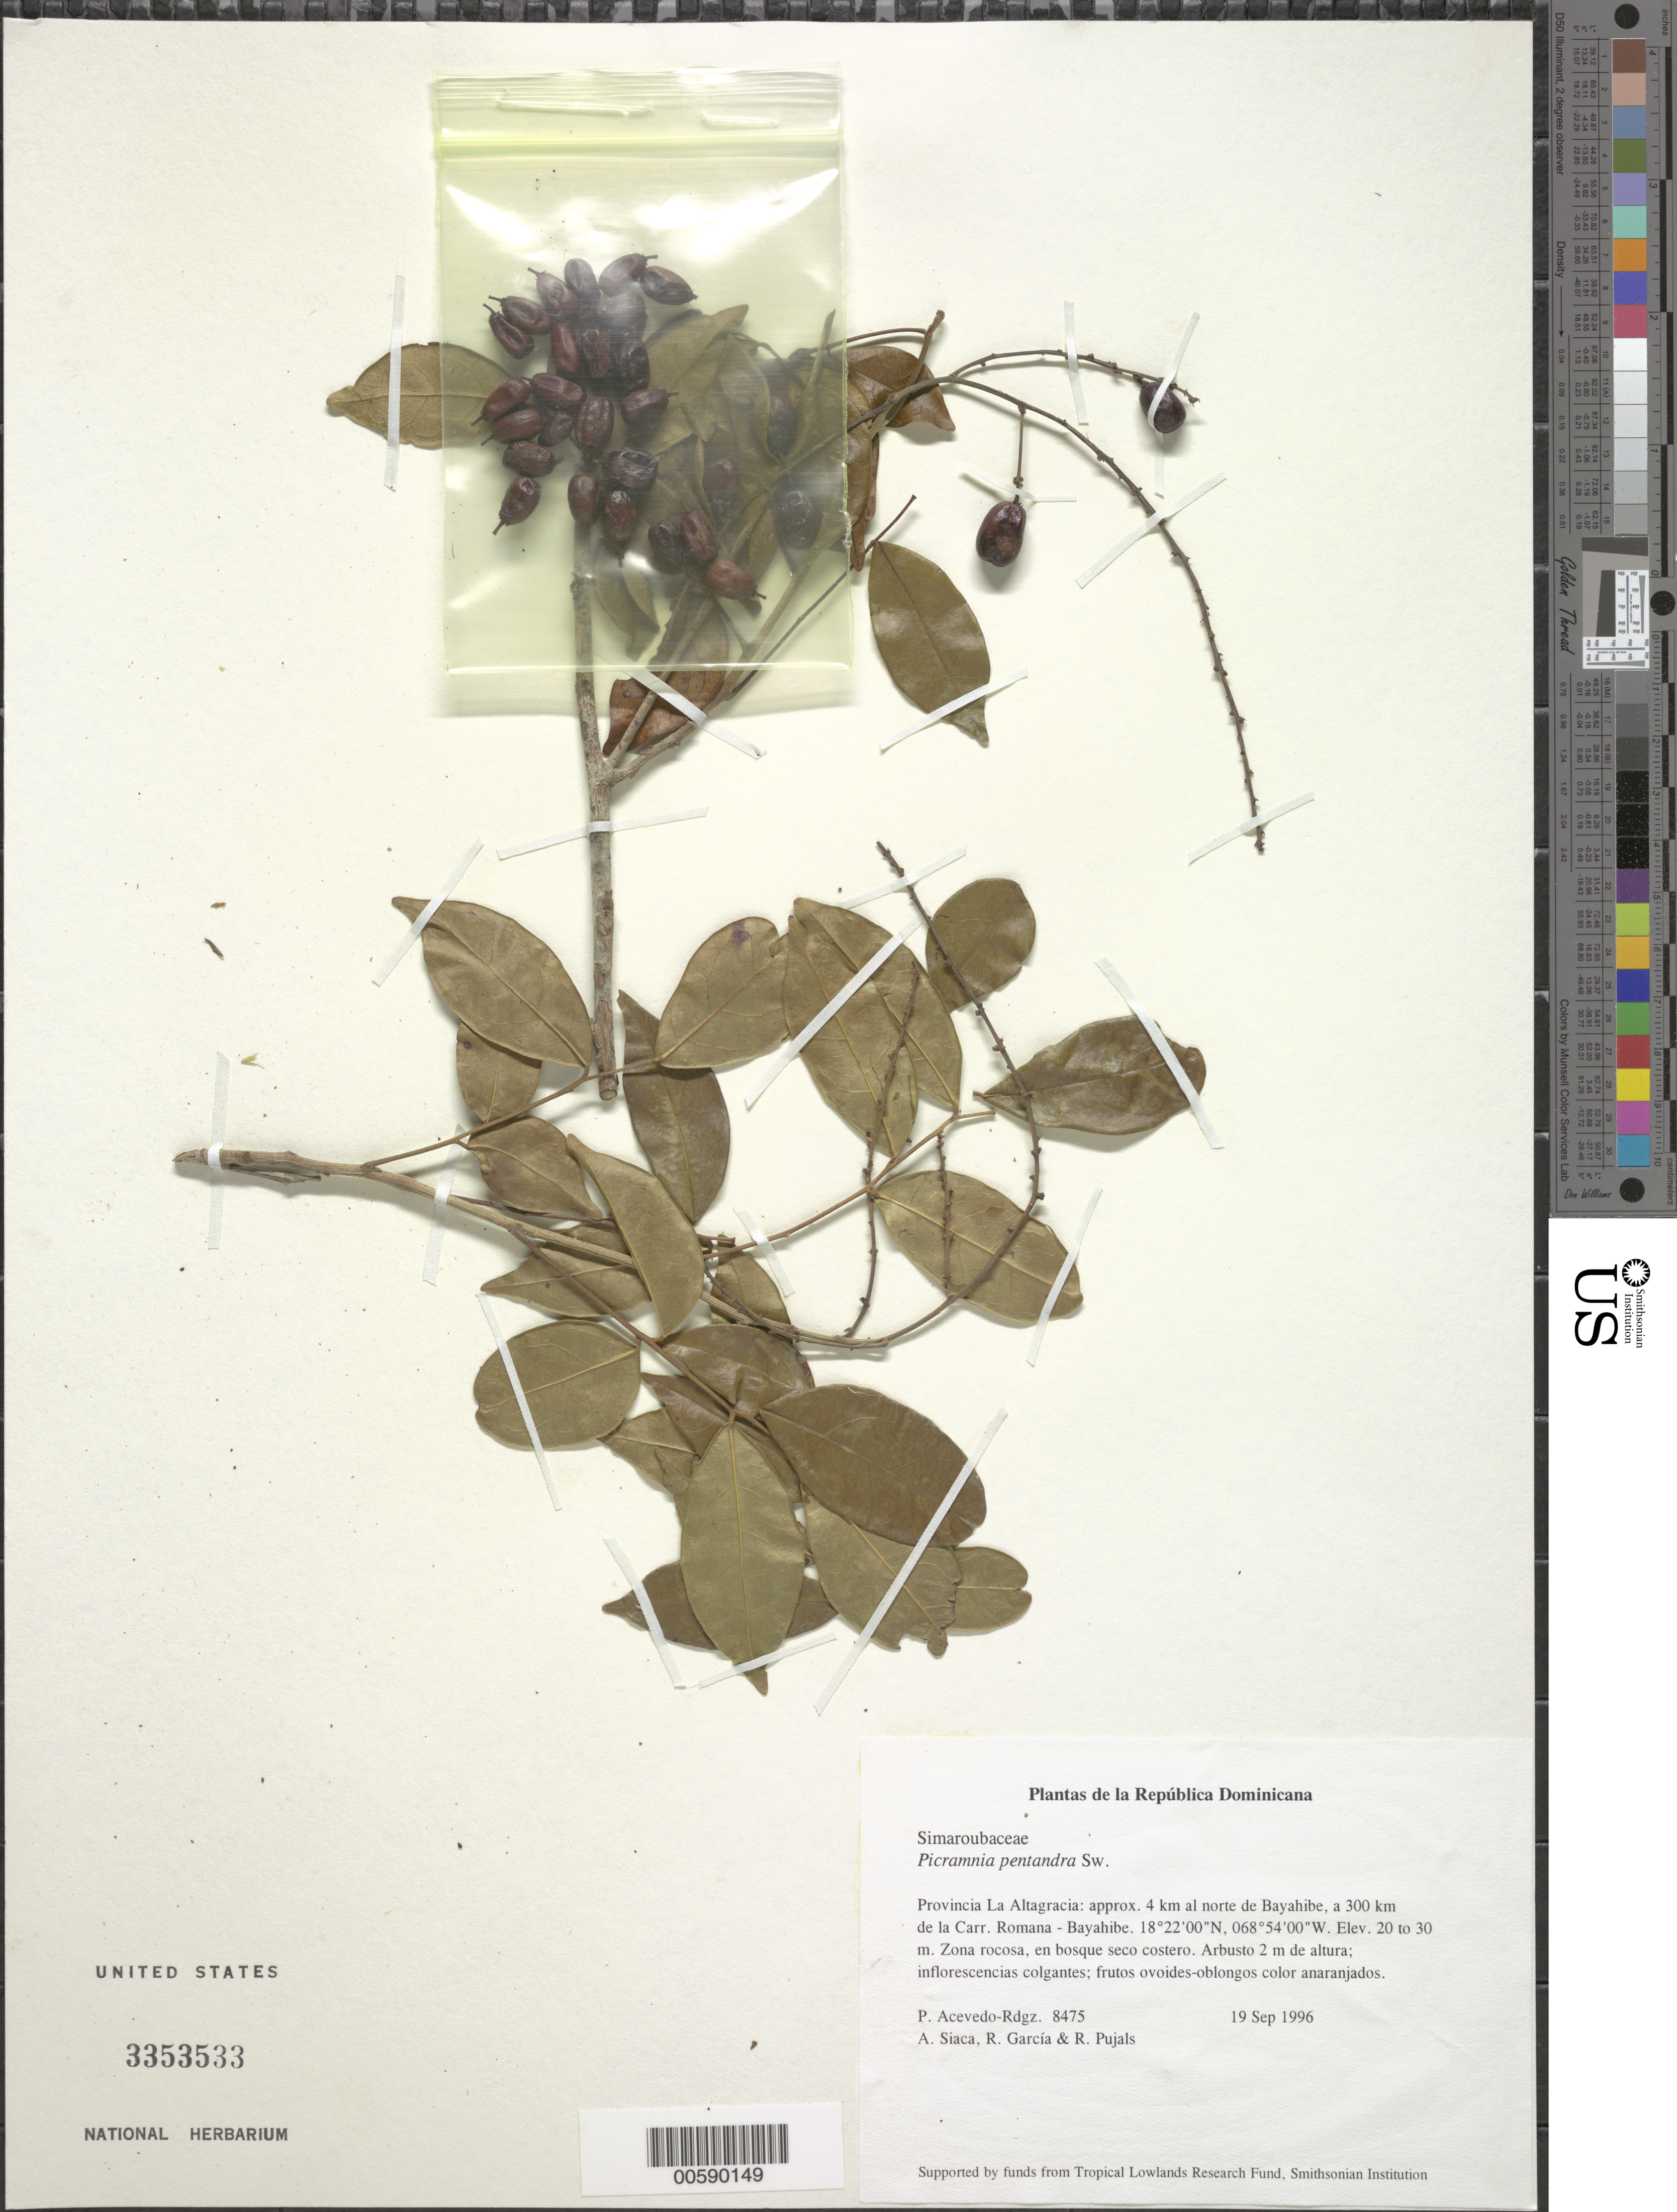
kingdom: Plantae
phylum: Tracheophyta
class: Magnoliopsida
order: Picramniales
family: Picramniaceae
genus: Picramnia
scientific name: Picramnia pentandra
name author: Sw.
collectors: P. Acevedo-Rodr., A. Siaca, R. G. García & R. Pujals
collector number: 8475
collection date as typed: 19 Sep 1996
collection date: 1996-09-19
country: Dominican Republic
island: Hispaniola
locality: Provincia La Altagracia: approx. 4 km al norte de Bayahibe, a 300 km de la Carr. Romana - Bayahibe.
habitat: Zona rocosa, en bosqueseco costero.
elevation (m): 20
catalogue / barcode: US 3353533